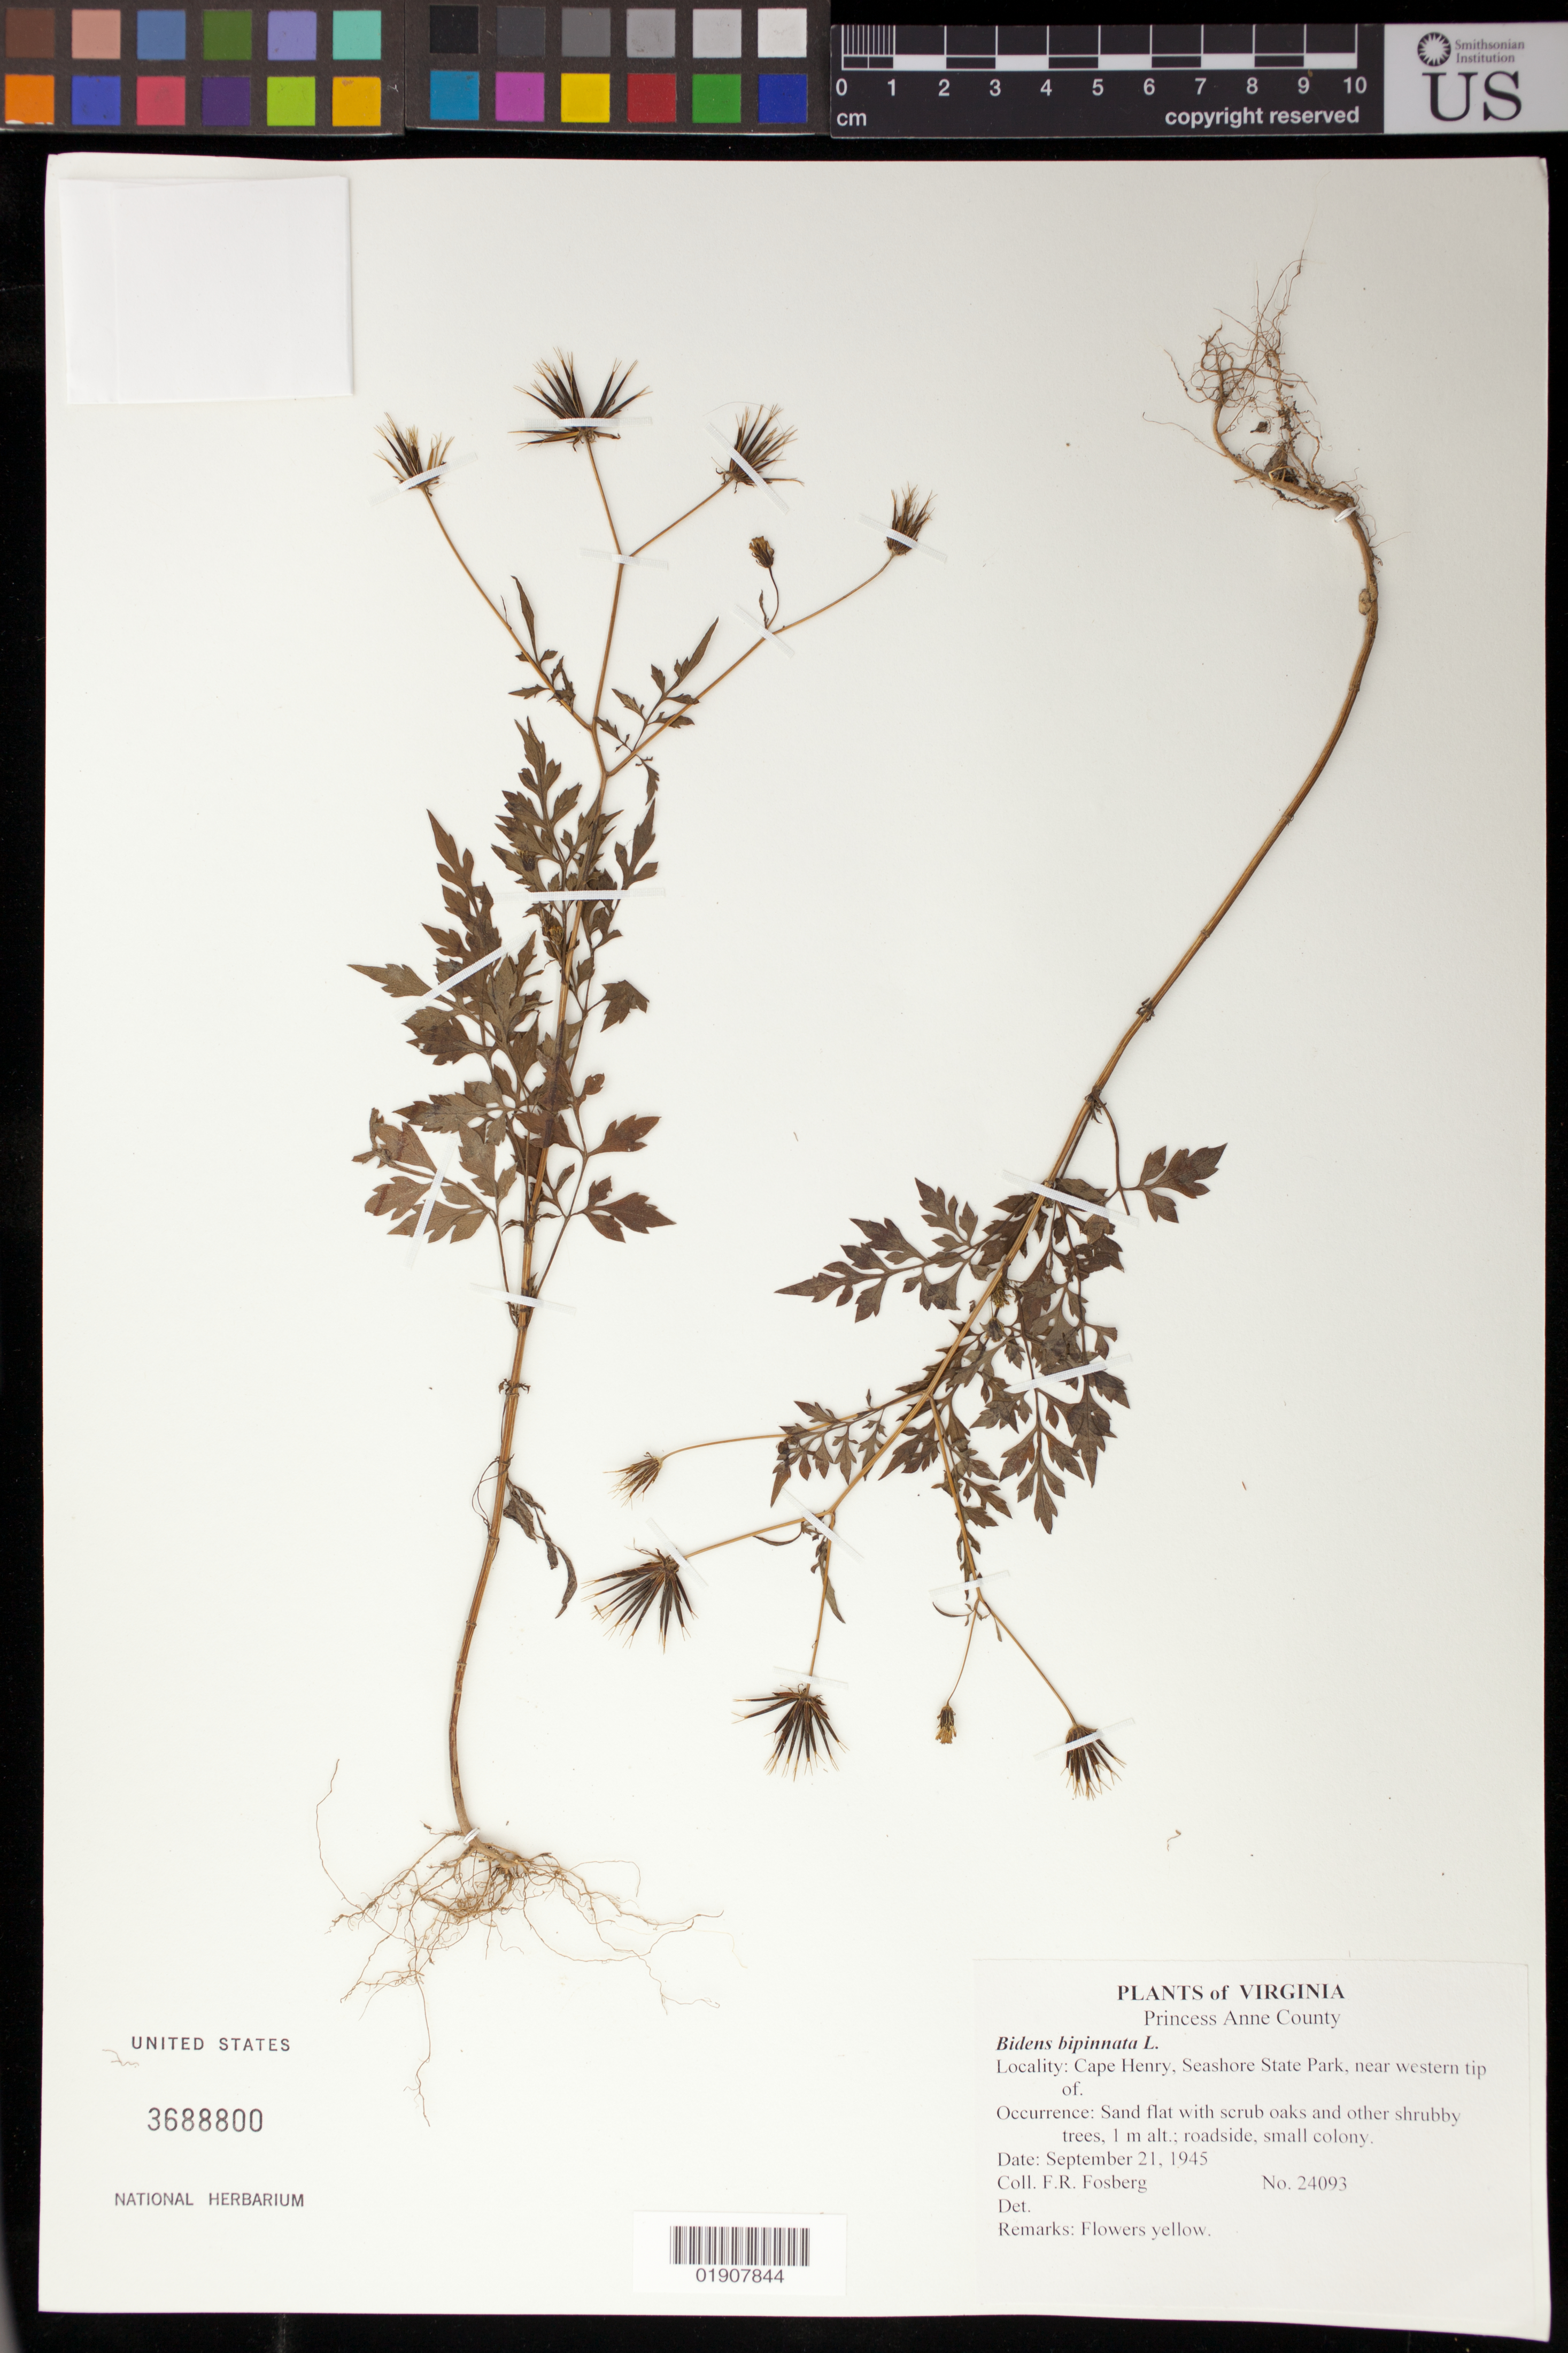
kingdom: Plantae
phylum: Tracheophyta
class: Magnoliopsida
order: Asterales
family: Asteraceae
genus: Bidens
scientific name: Bidens bipinnata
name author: L.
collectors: F. R. Fosberg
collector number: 24093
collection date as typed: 21 Sep 1945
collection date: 1945-09-21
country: United States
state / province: Virginia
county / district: City of Virginia Beach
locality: Princess Anne County, Cape Henry, Seashore State Park, near western tip of. [Princess Anne County is now part of City of Virginia Beach.]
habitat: Sand flat with scrub oaks and other shruby trees, 1 m alt.; roadside, small colony.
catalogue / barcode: US 3688800